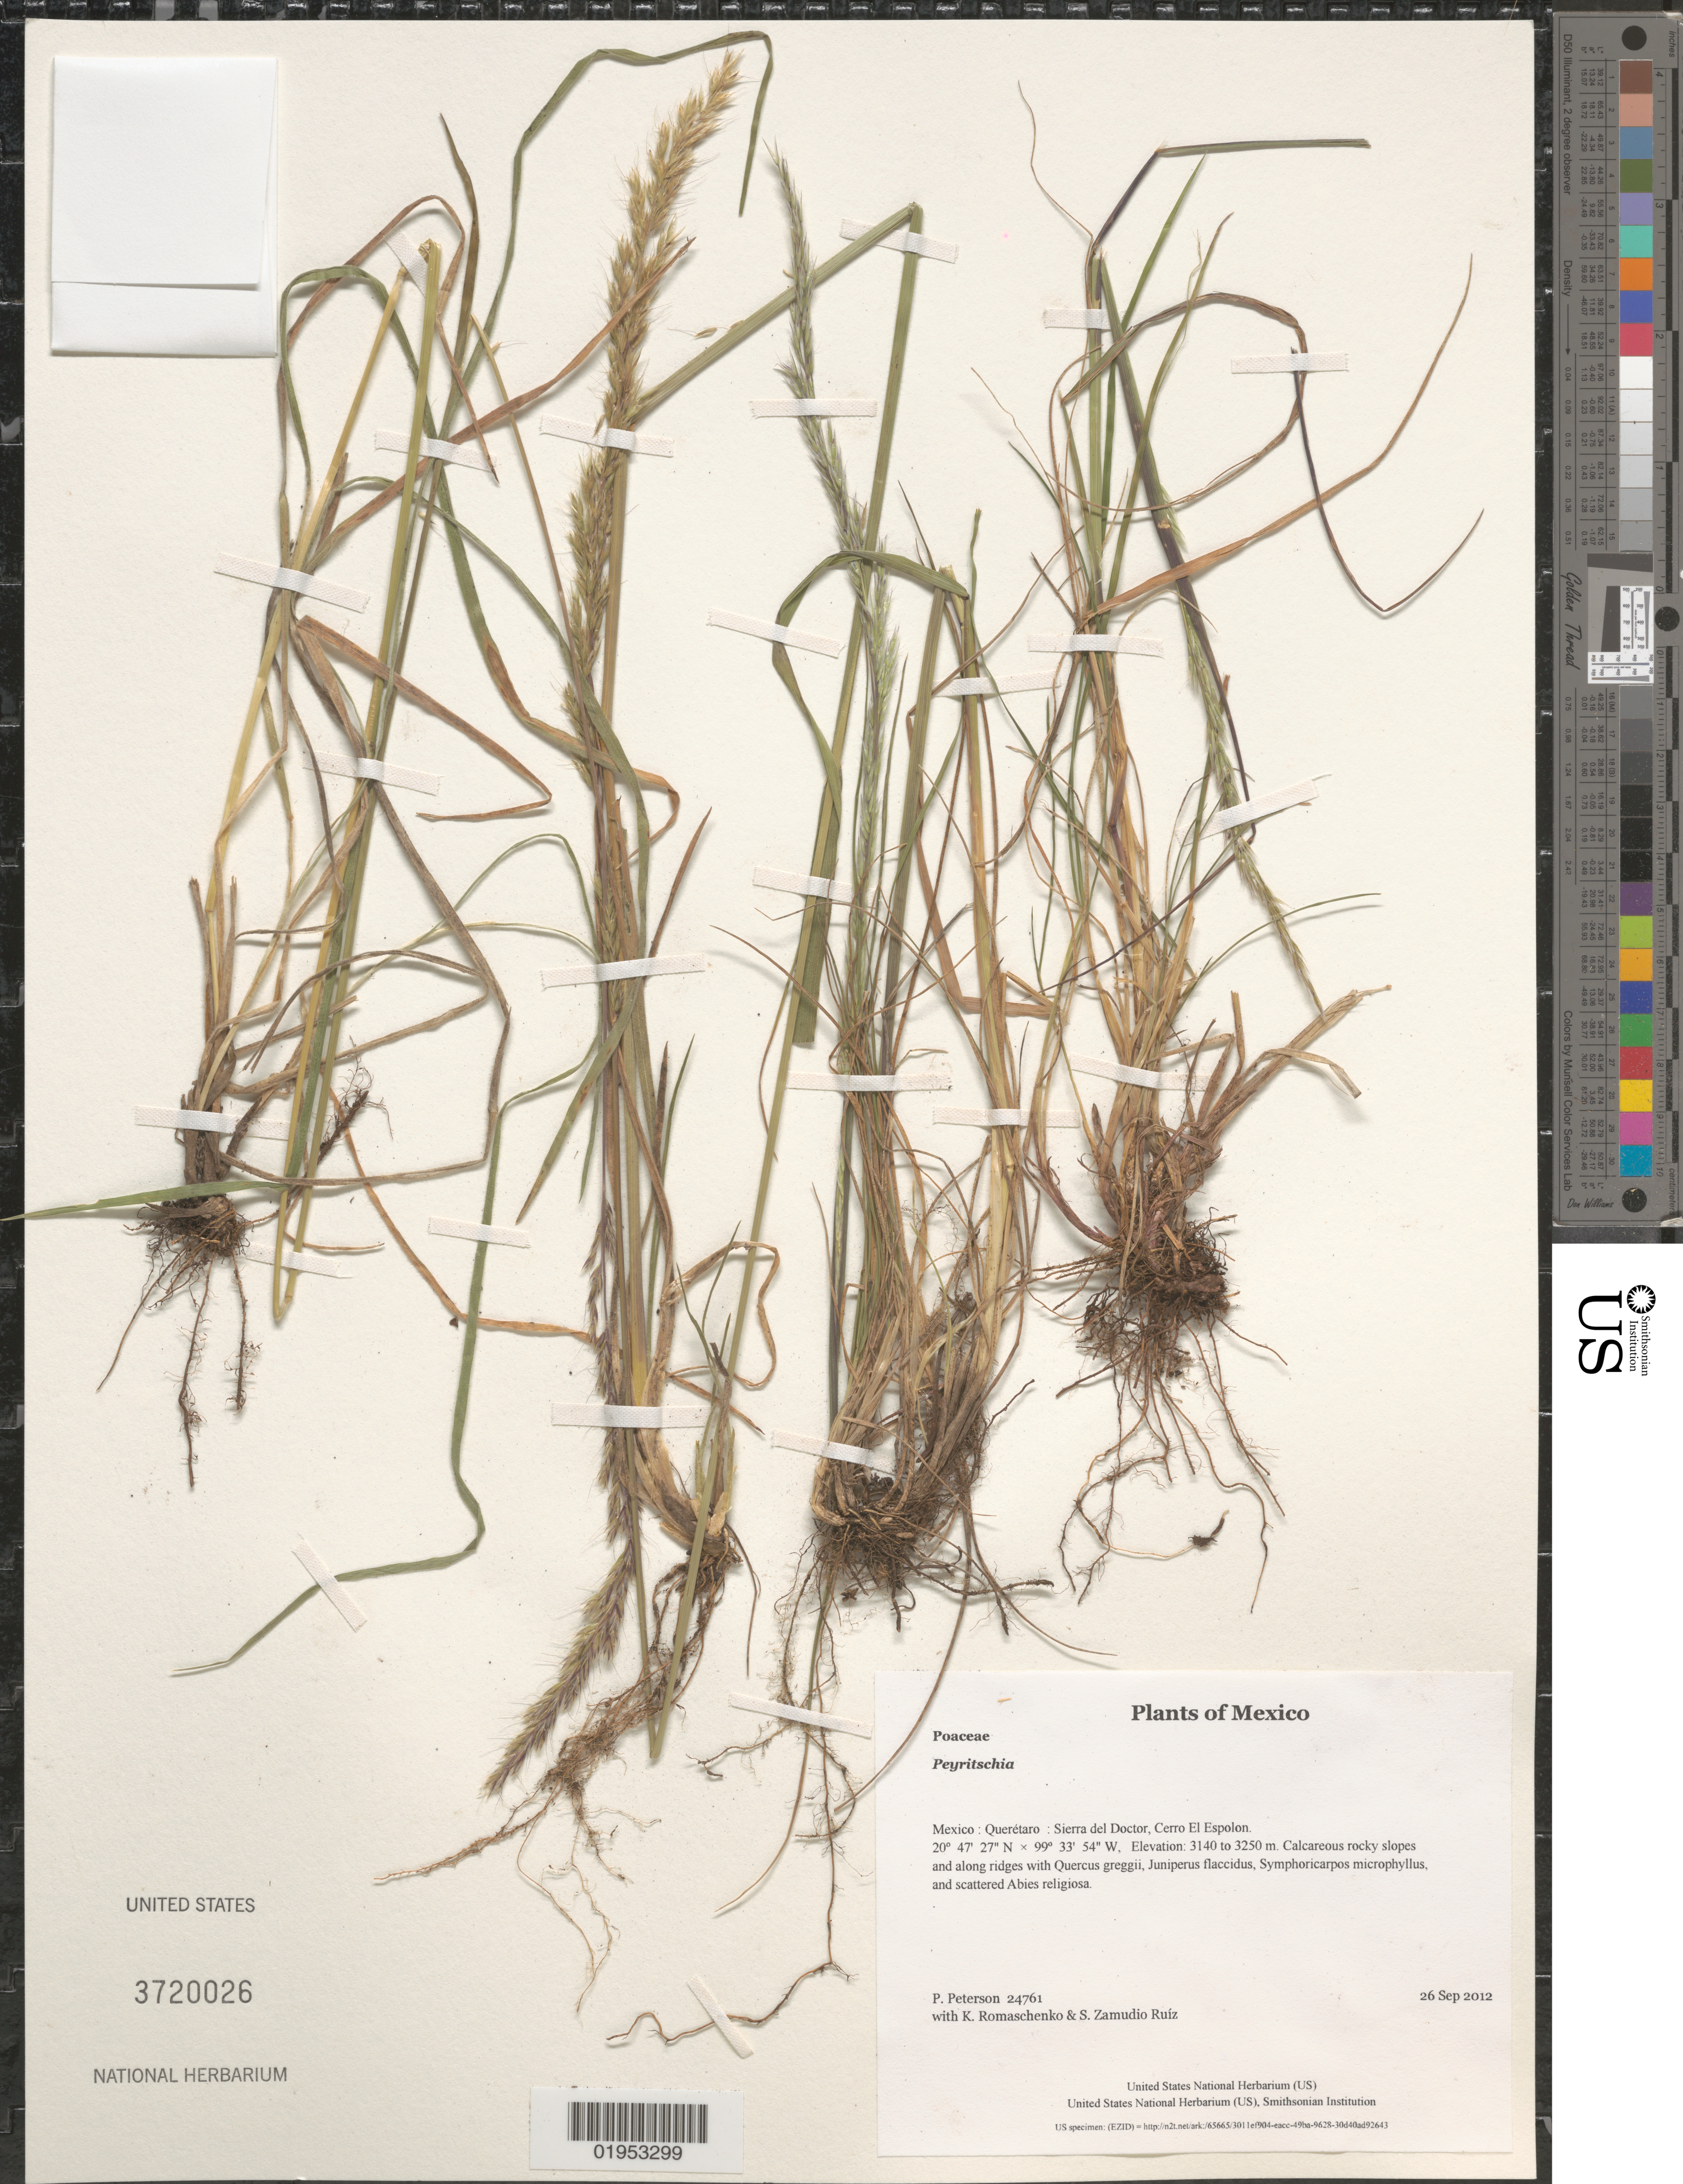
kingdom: Plantae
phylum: Tracheophyta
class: Liliopsida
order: Poales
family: Poaceae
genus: Peyritschia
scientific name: Peyritschia sp.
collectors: P. M. Peterson, K. Romaschenko & S. Zamudio Ruíz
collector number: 24761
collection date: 2012-09-26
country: Mexico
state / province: Querétaro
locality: Sierra del Doctor, Cerro El Espolon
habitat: Calcareous rocky slopes and along ridges with Quercus greggii, Juniperus flaccidus, Symphoricarpos microphyllus, and scattered Abies religiosa.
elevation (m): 3140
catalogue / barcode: US 3720026